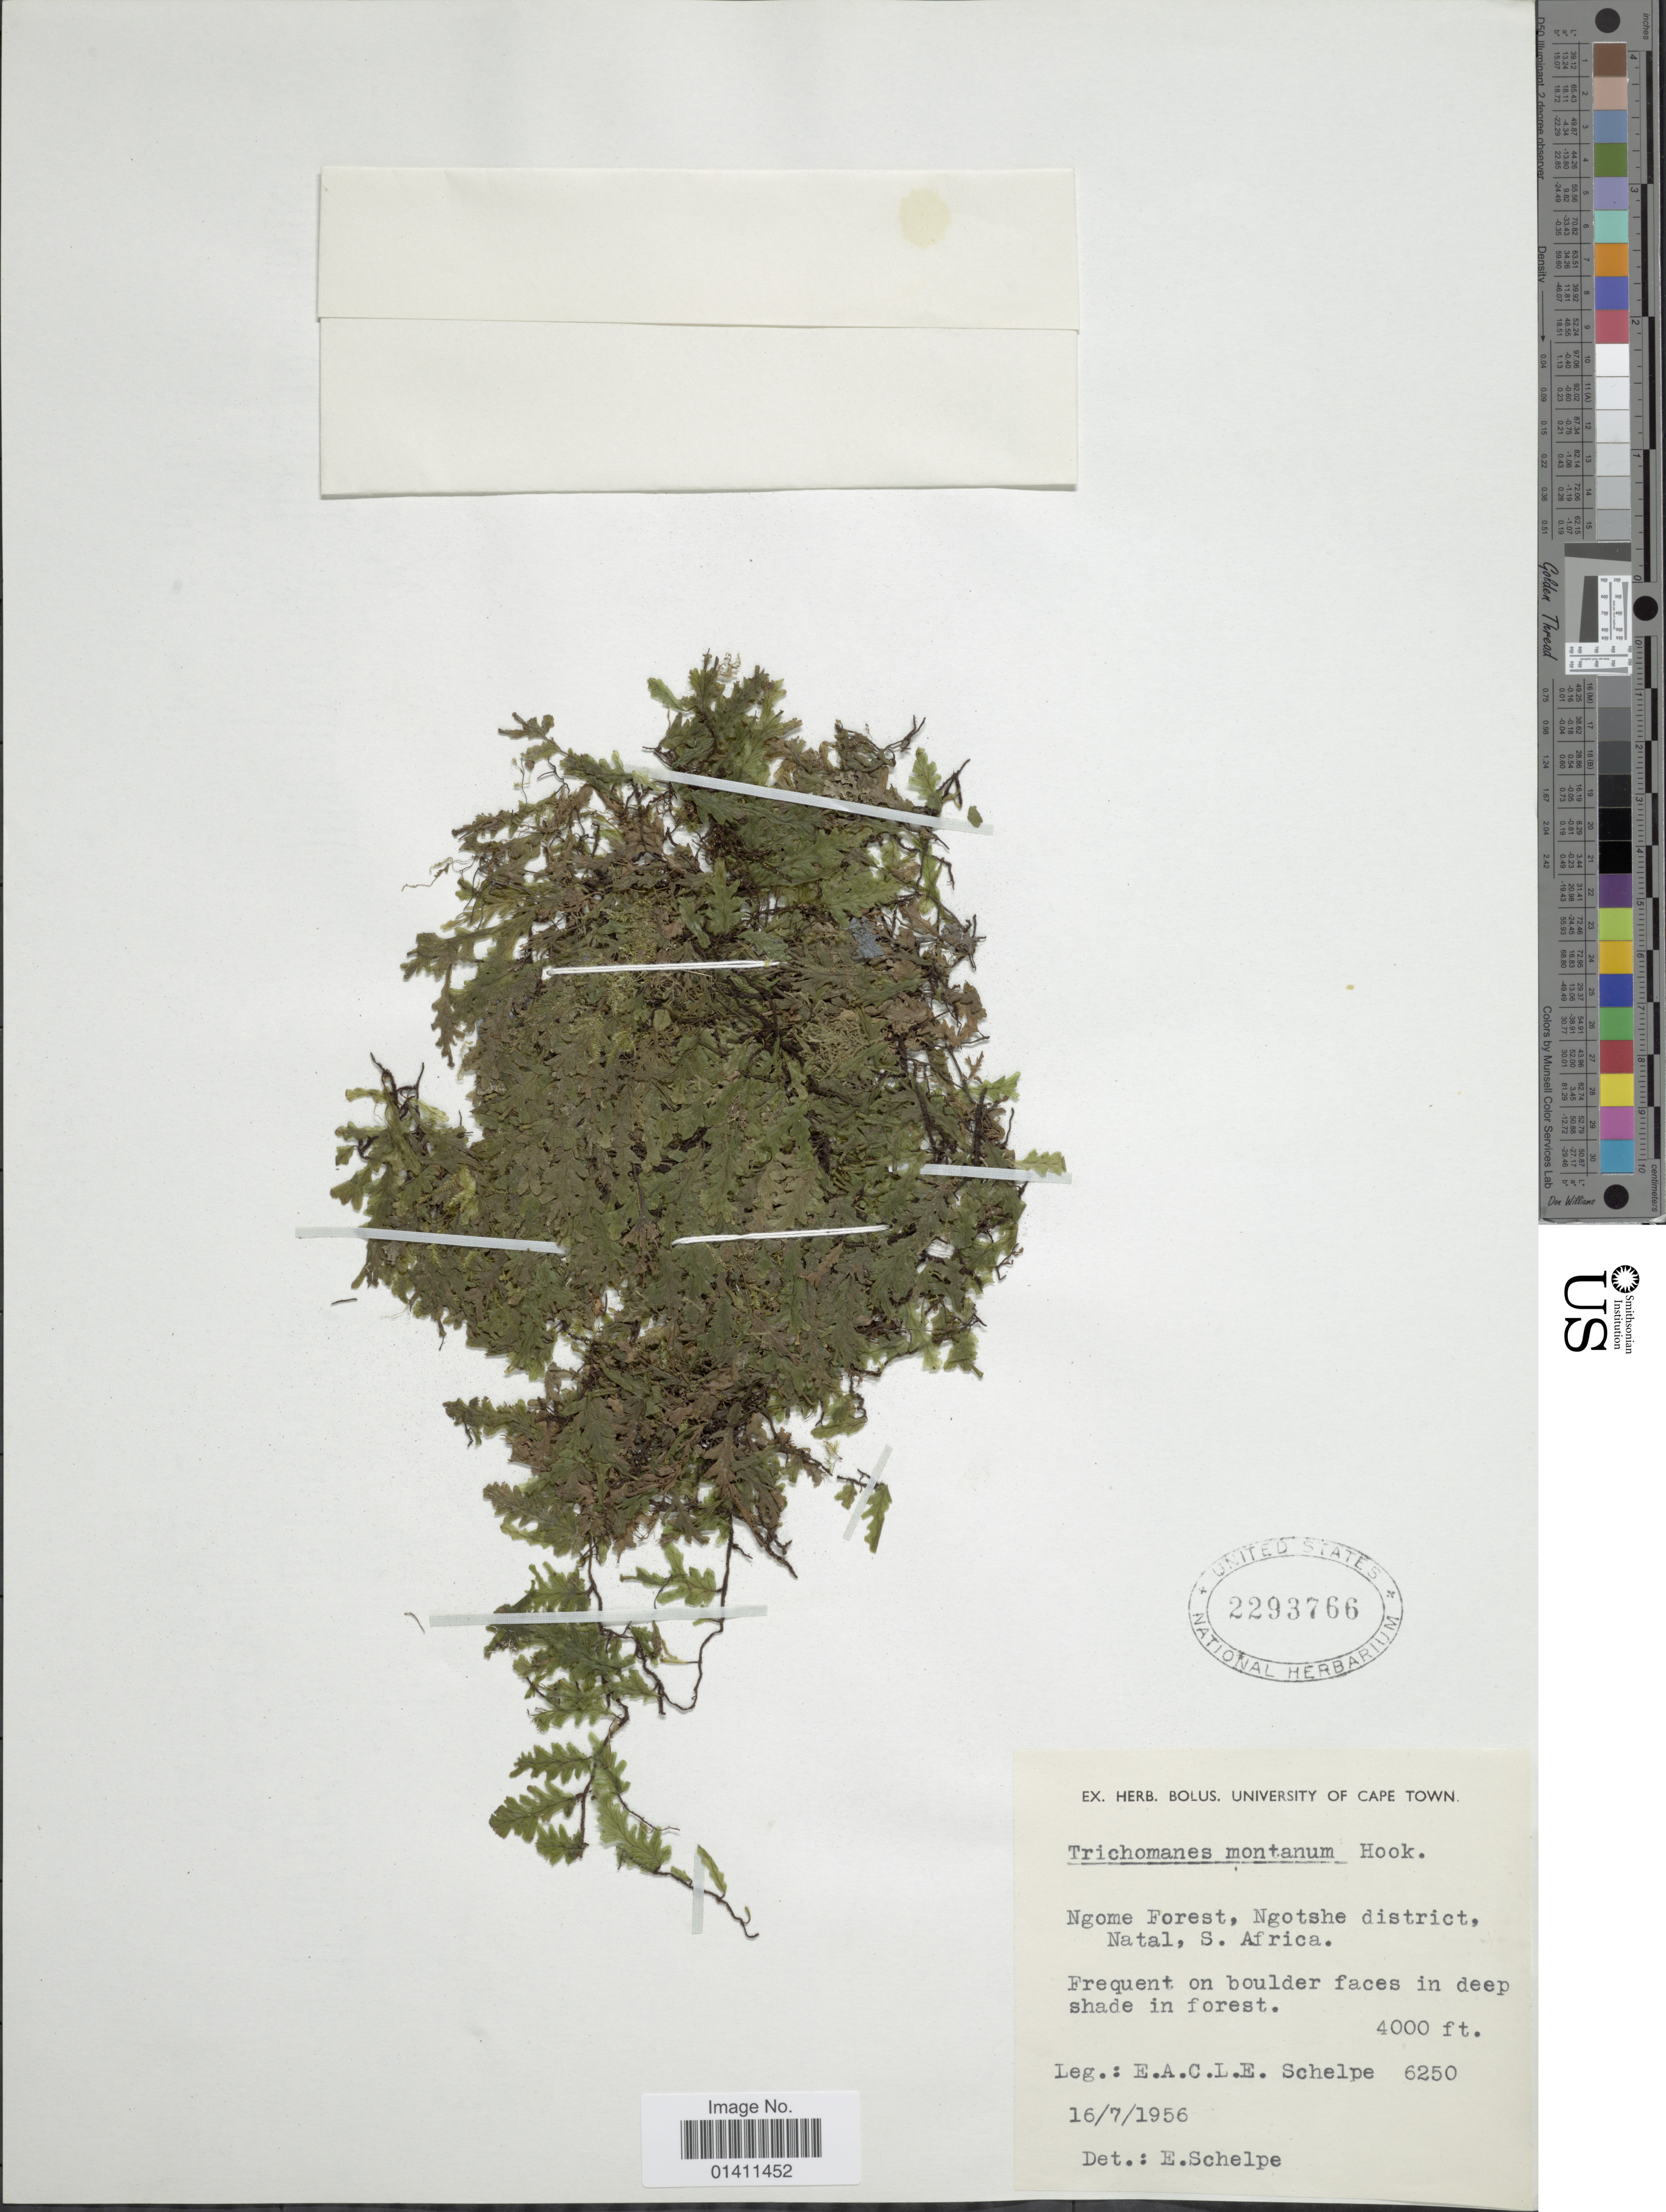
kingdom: Plantae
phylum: Tracheophyta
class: Polypodiopsida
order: Hymenophyllales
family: Hymenophyllaceae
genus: Didymoglossum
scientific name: Didymoglossum robinsonii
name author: (Hook. ex Beitel) Copel.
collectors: E. A. C. L. E. Schelpe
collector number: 6250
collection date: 1956-07-16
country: South Africa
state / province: KwaZulu-Natal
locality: Ngome Forest, Ngotsche district, Natal, S. Africa.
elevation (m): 1219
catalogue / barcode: US 2293766